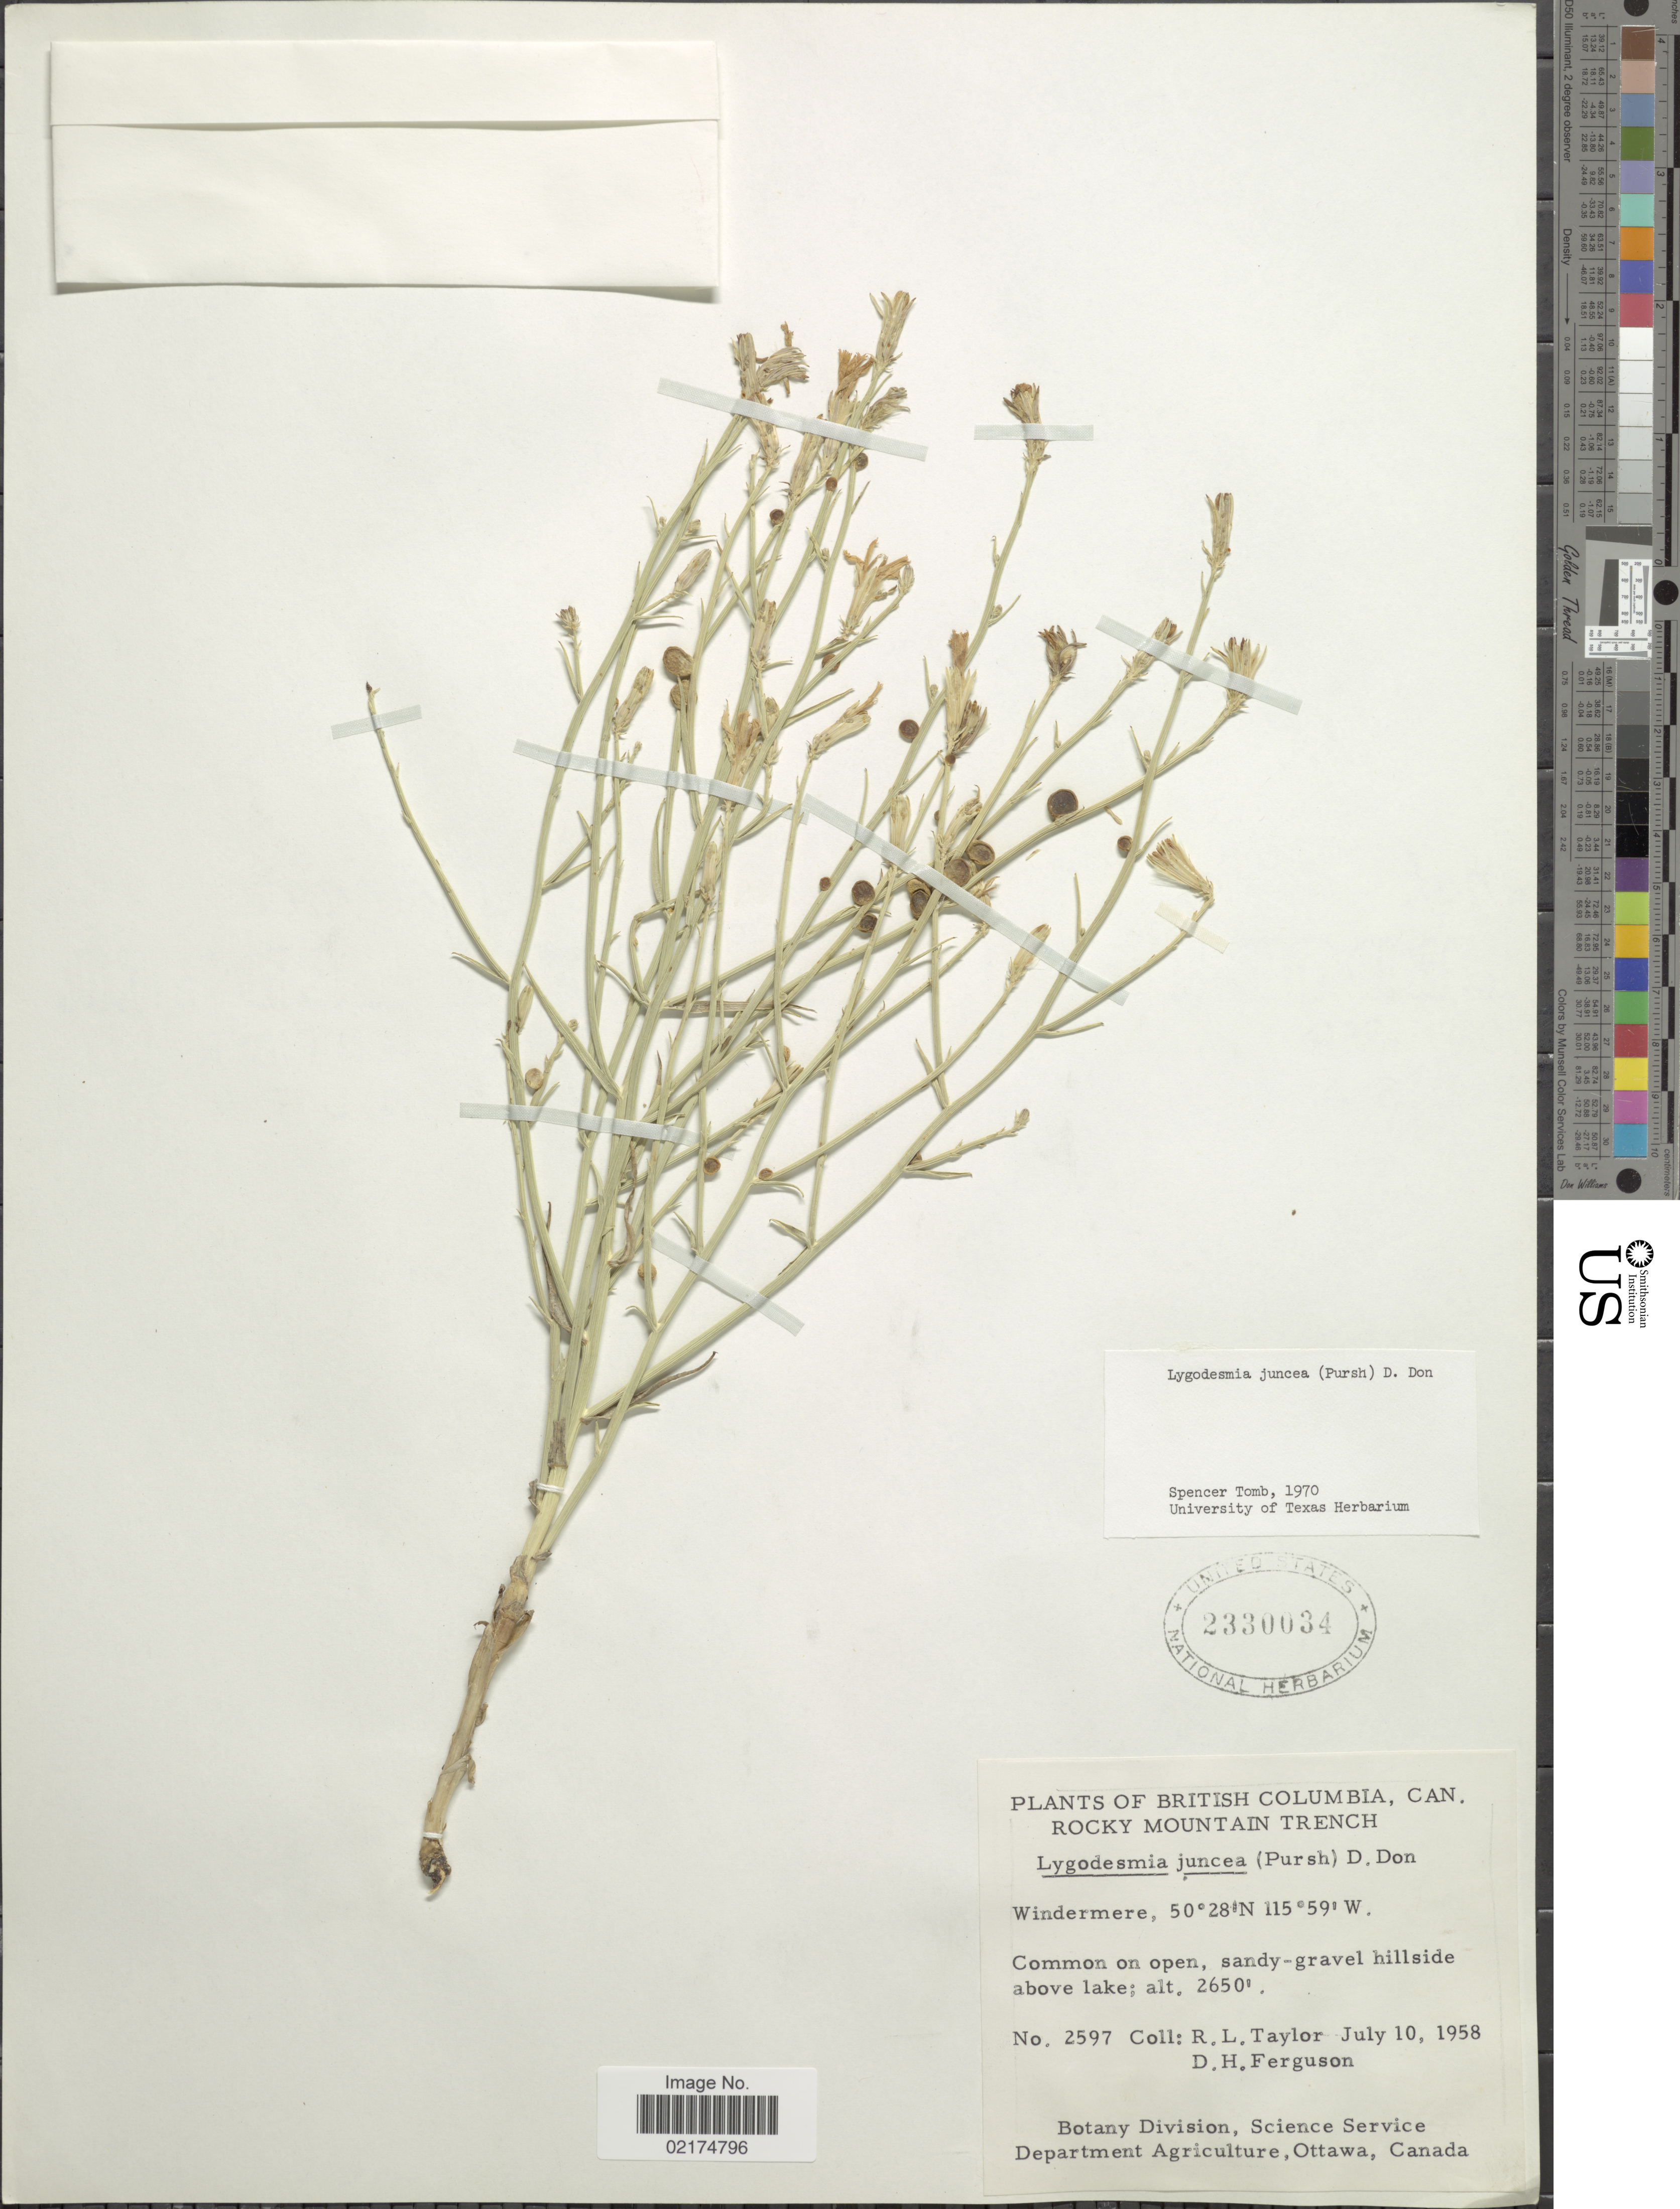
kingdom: Plantae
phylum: Tracheophyta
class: Magnoliopsida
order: Asterales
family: Asteraceae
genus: Lygodesmia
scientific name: Lygodesmia juncea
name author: D. Don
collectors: R. Taylor & D. Ferguson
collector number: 2597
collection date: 1958-07-10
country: Canada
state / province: British Columbia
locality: Rocky Mountain Trench, Windermere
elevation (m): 808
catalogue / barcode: US 2330034